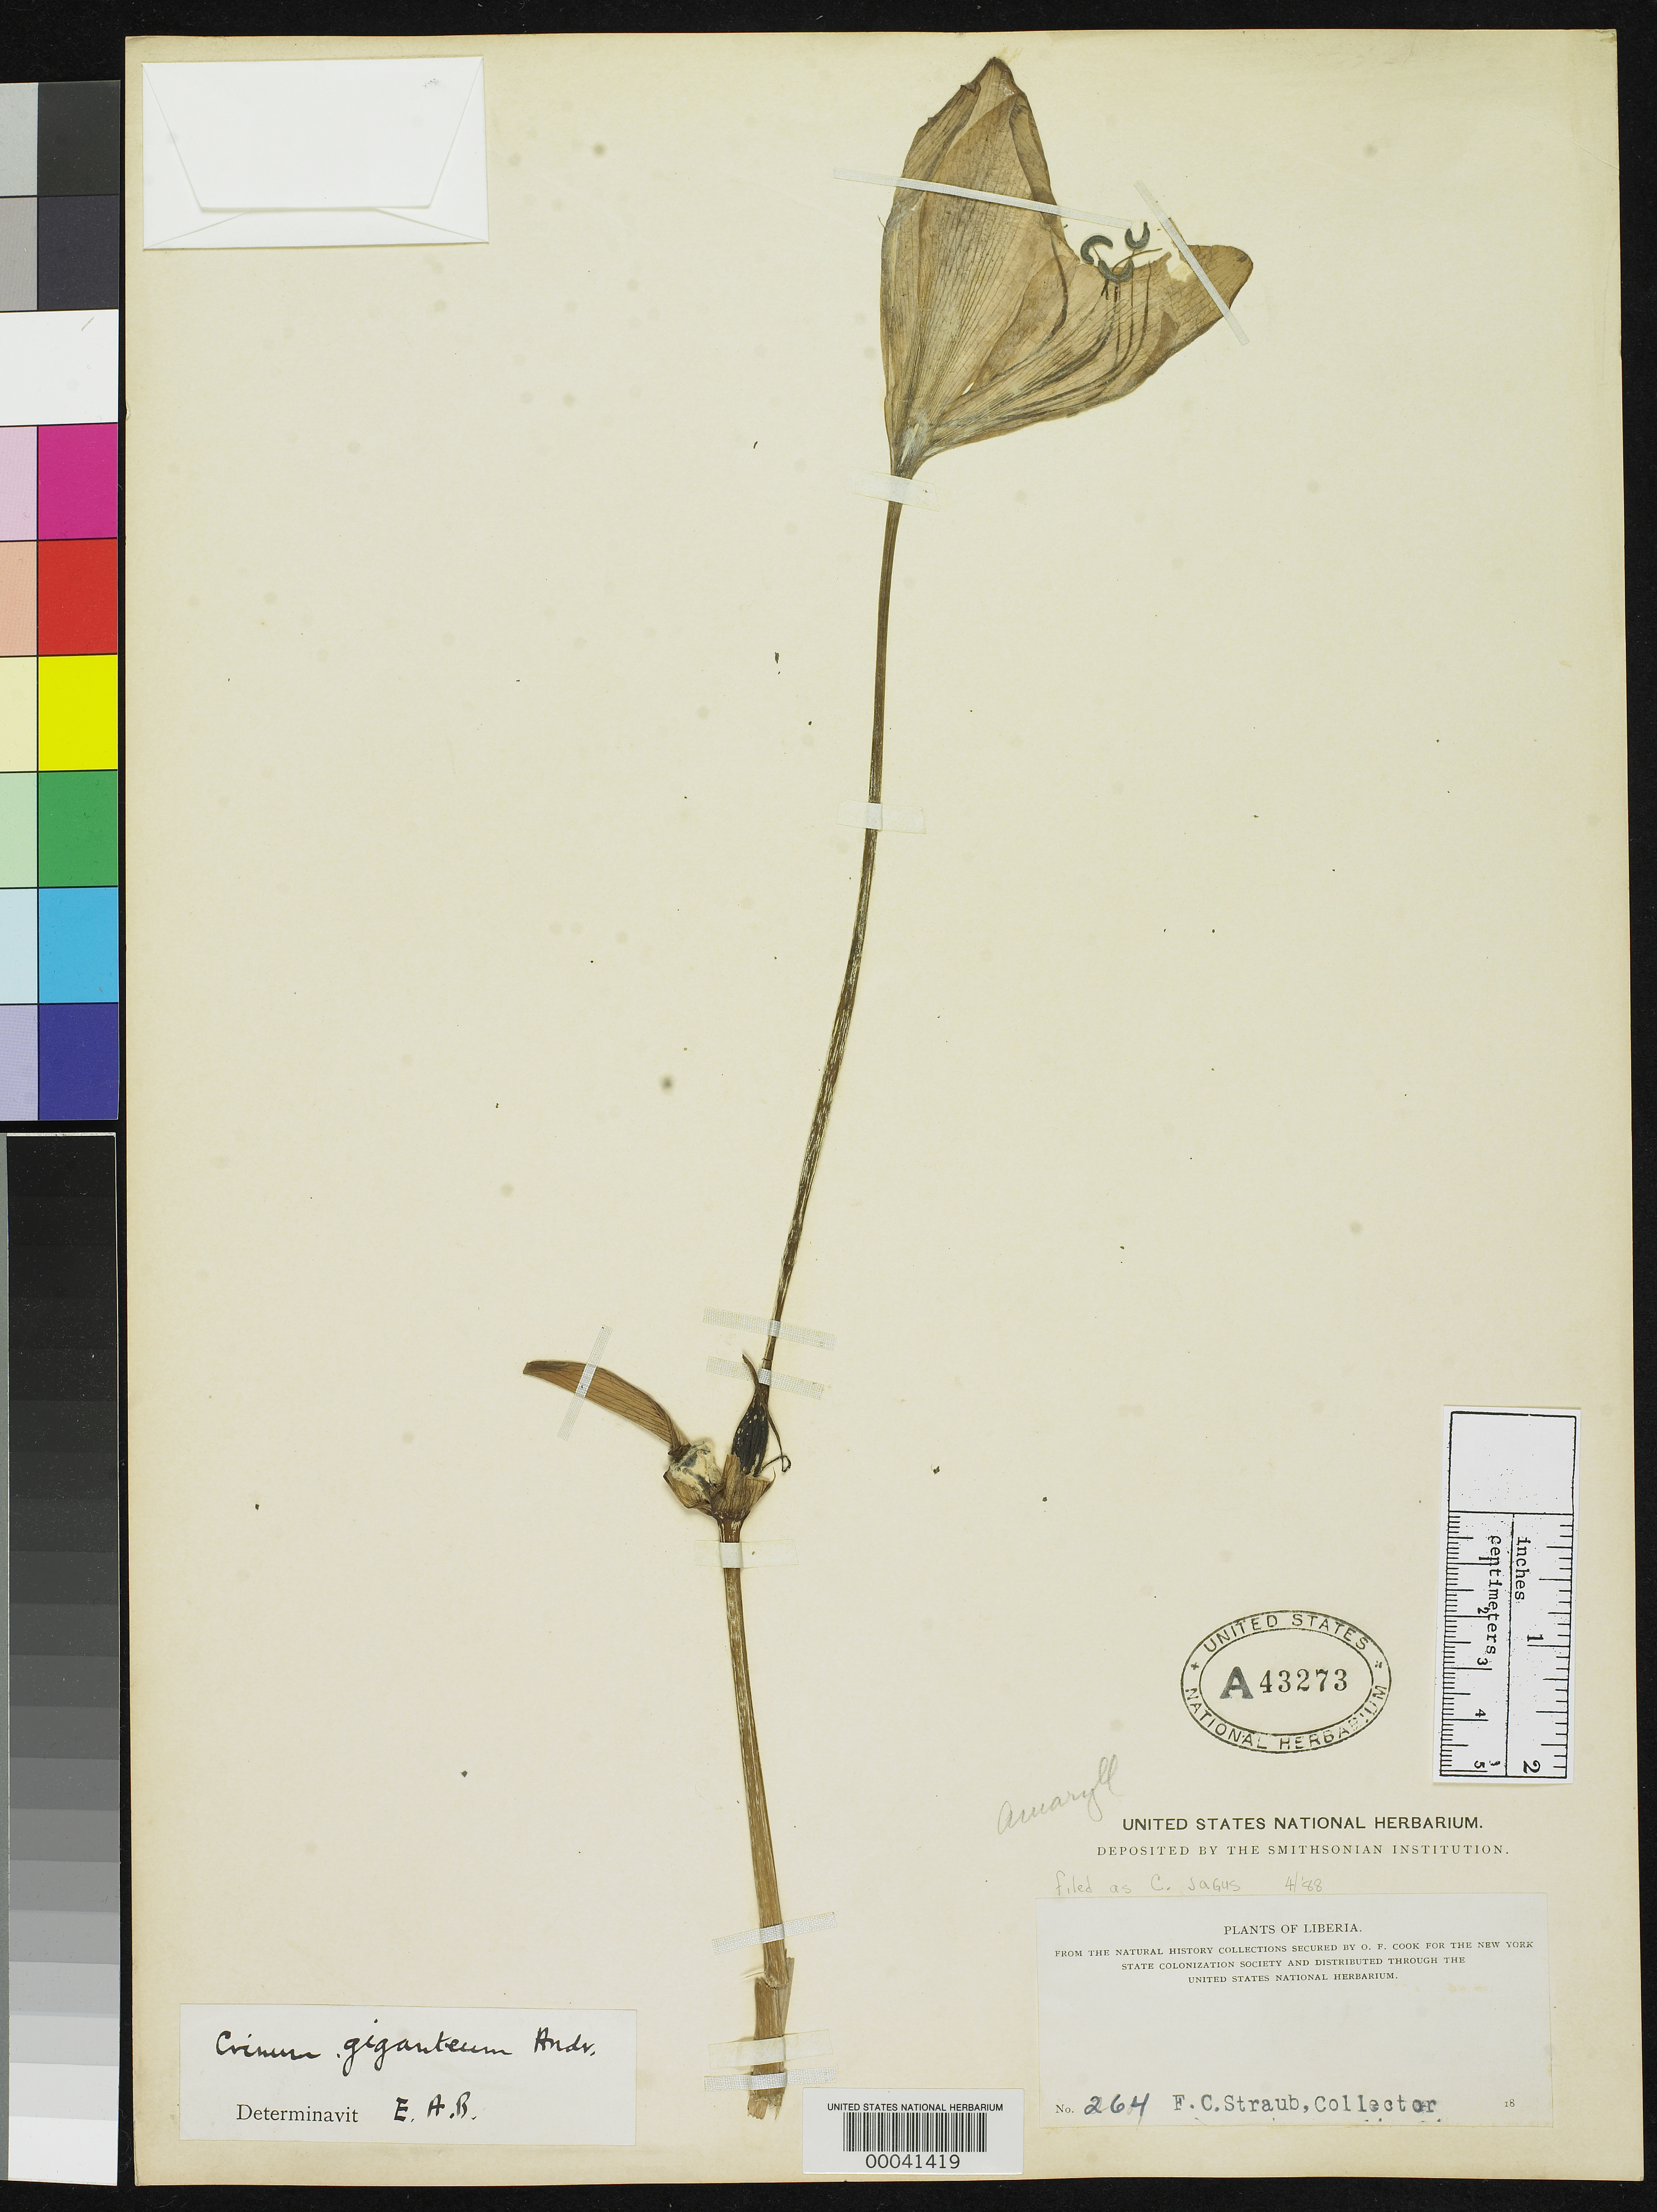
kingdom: Plantae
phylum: Tracheophyta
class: Liliopsida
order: Asparagales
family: Amaryllidaceae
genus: Crinum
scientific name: Crinum jagus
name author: (J. Thomps.) Dandy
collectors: F. Straub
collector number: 264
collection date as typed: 18--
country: Liberia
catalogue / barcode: US 43273A